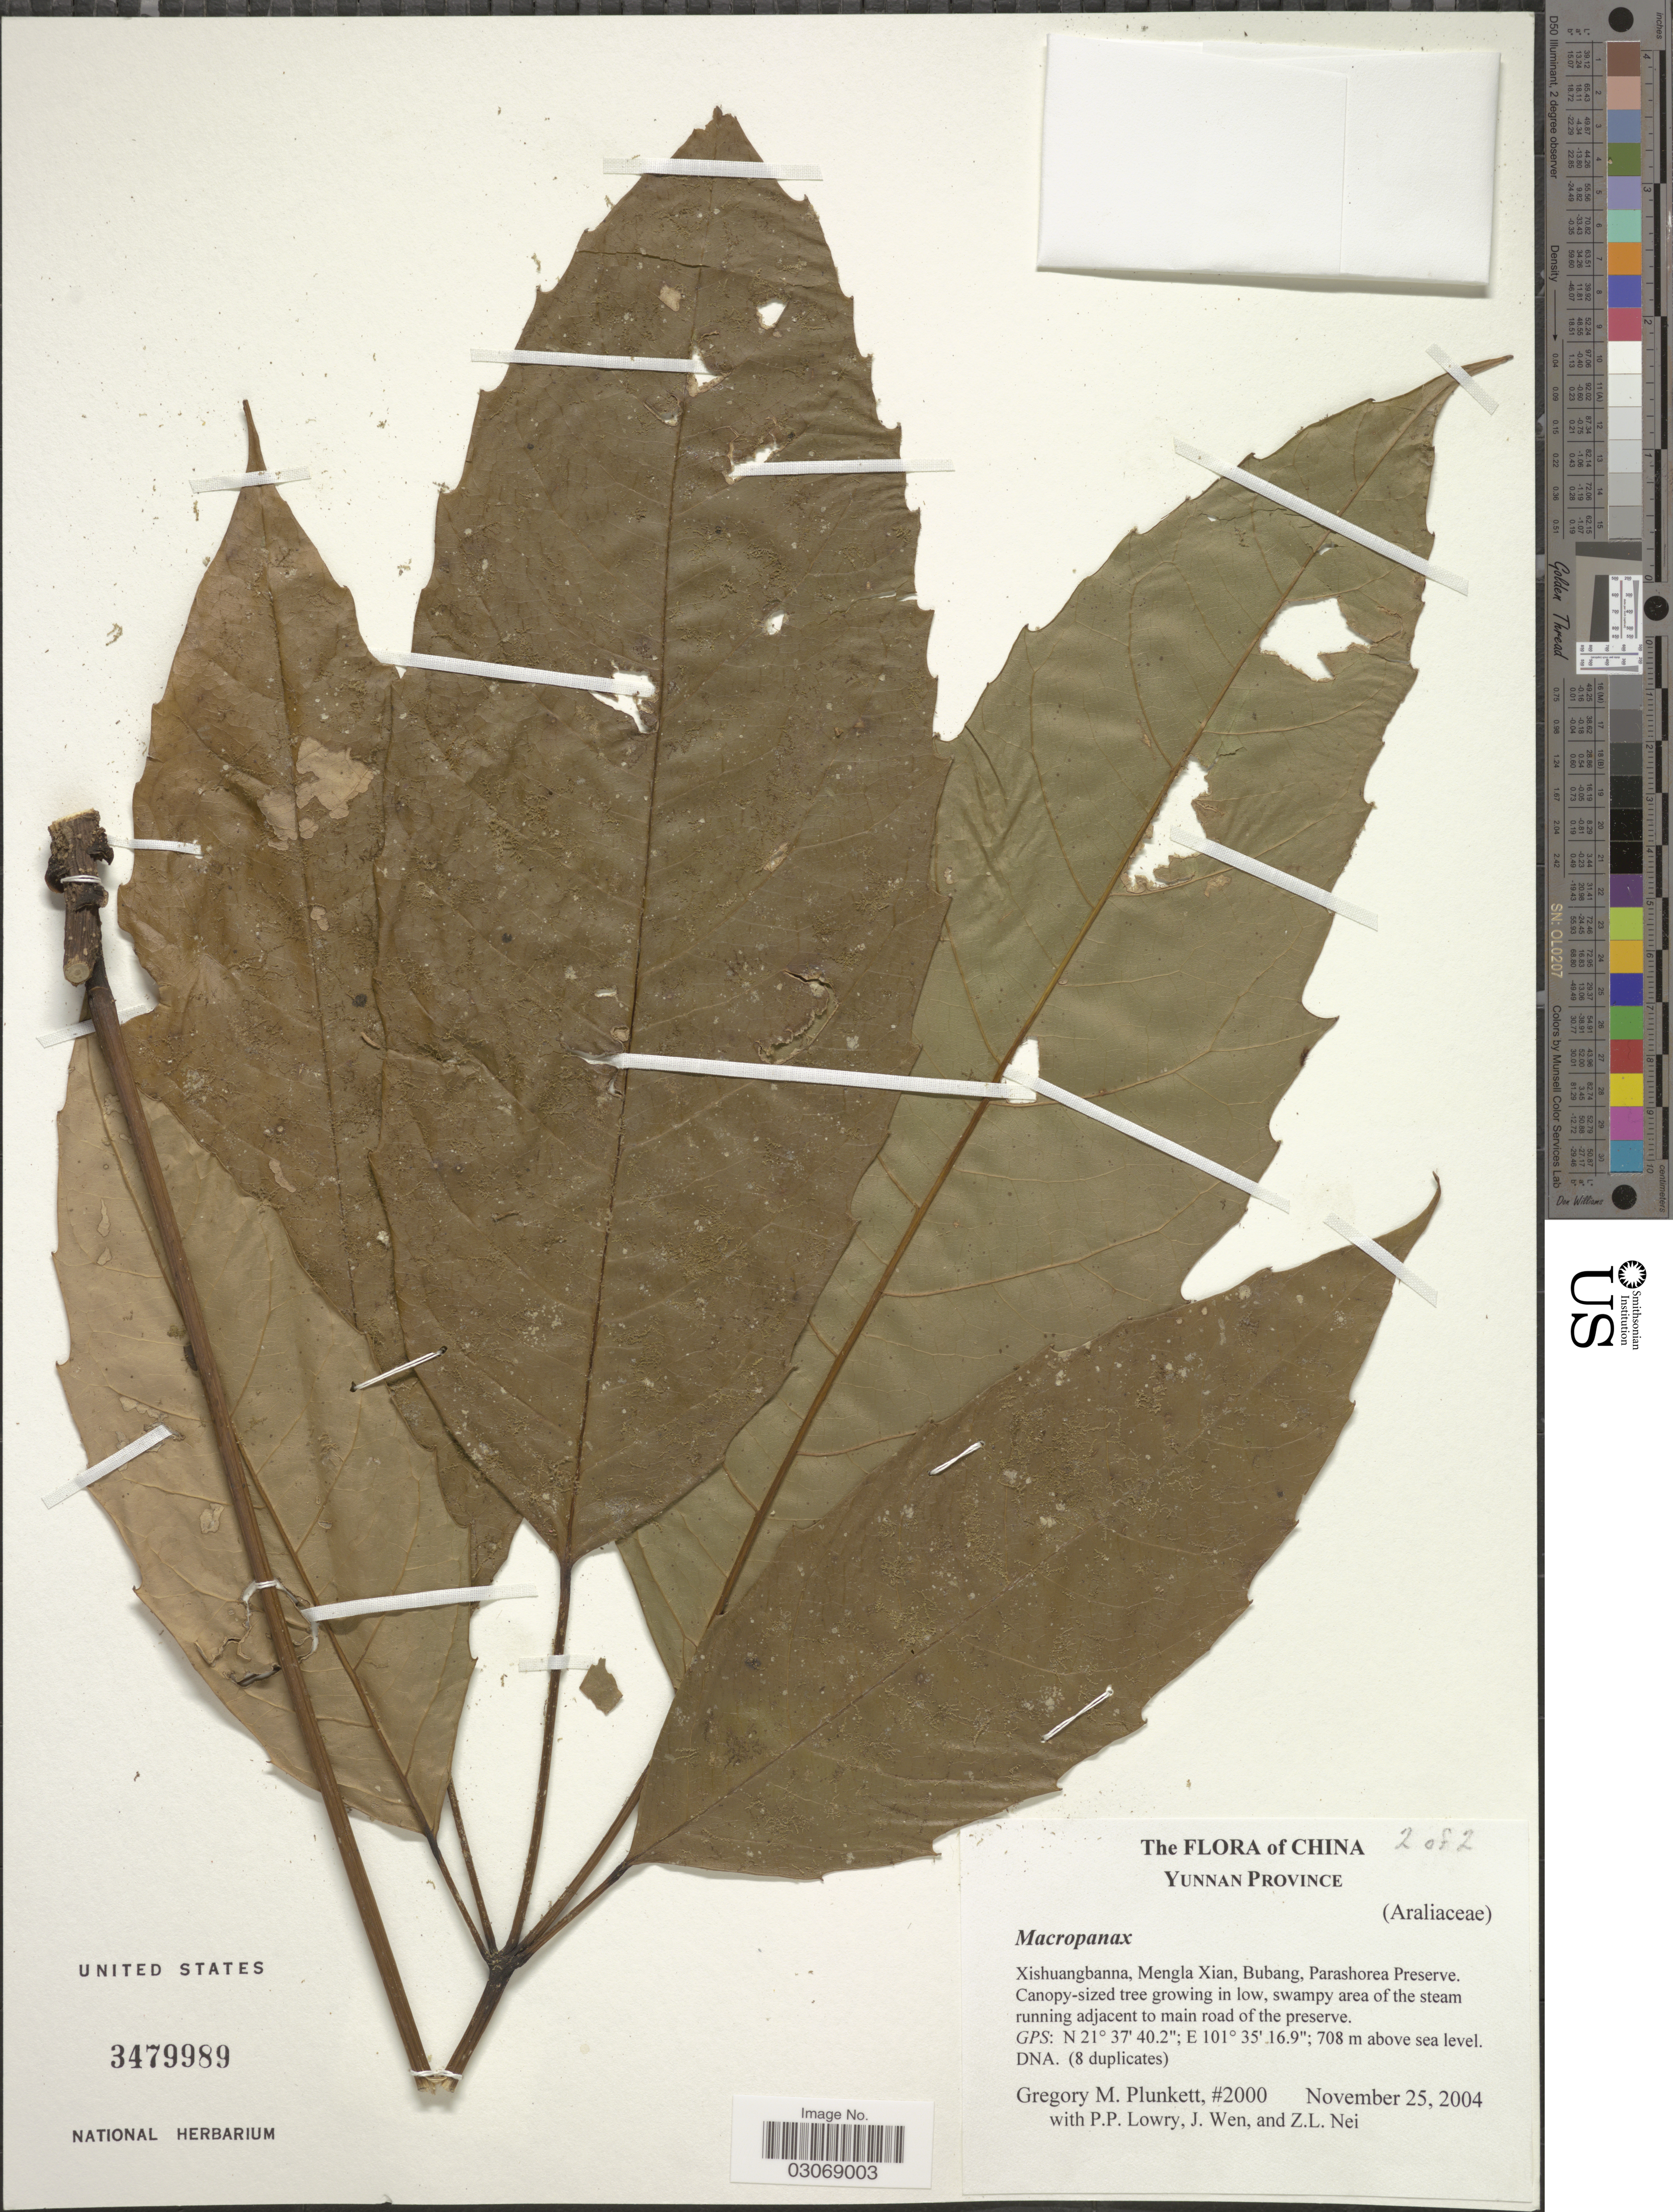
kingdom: Plantae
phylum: Tracheophyta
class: Magnoliopsida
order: Apiales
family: Araliaceae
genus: Macropanax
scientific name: Macropanax sp.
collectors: G. M. Plunkett, P. Lowry, J. Wen & Z. Nei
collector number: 2000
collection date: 2004-11-25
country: China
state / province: Yunnan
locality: Yunnan Province. Xishuangbanna, Mengla Xian, Bubang, Parashorea Preserve. Swampy area of the stream running adjacent to main road of the preserve.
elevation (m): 708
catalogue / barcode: US 3479989